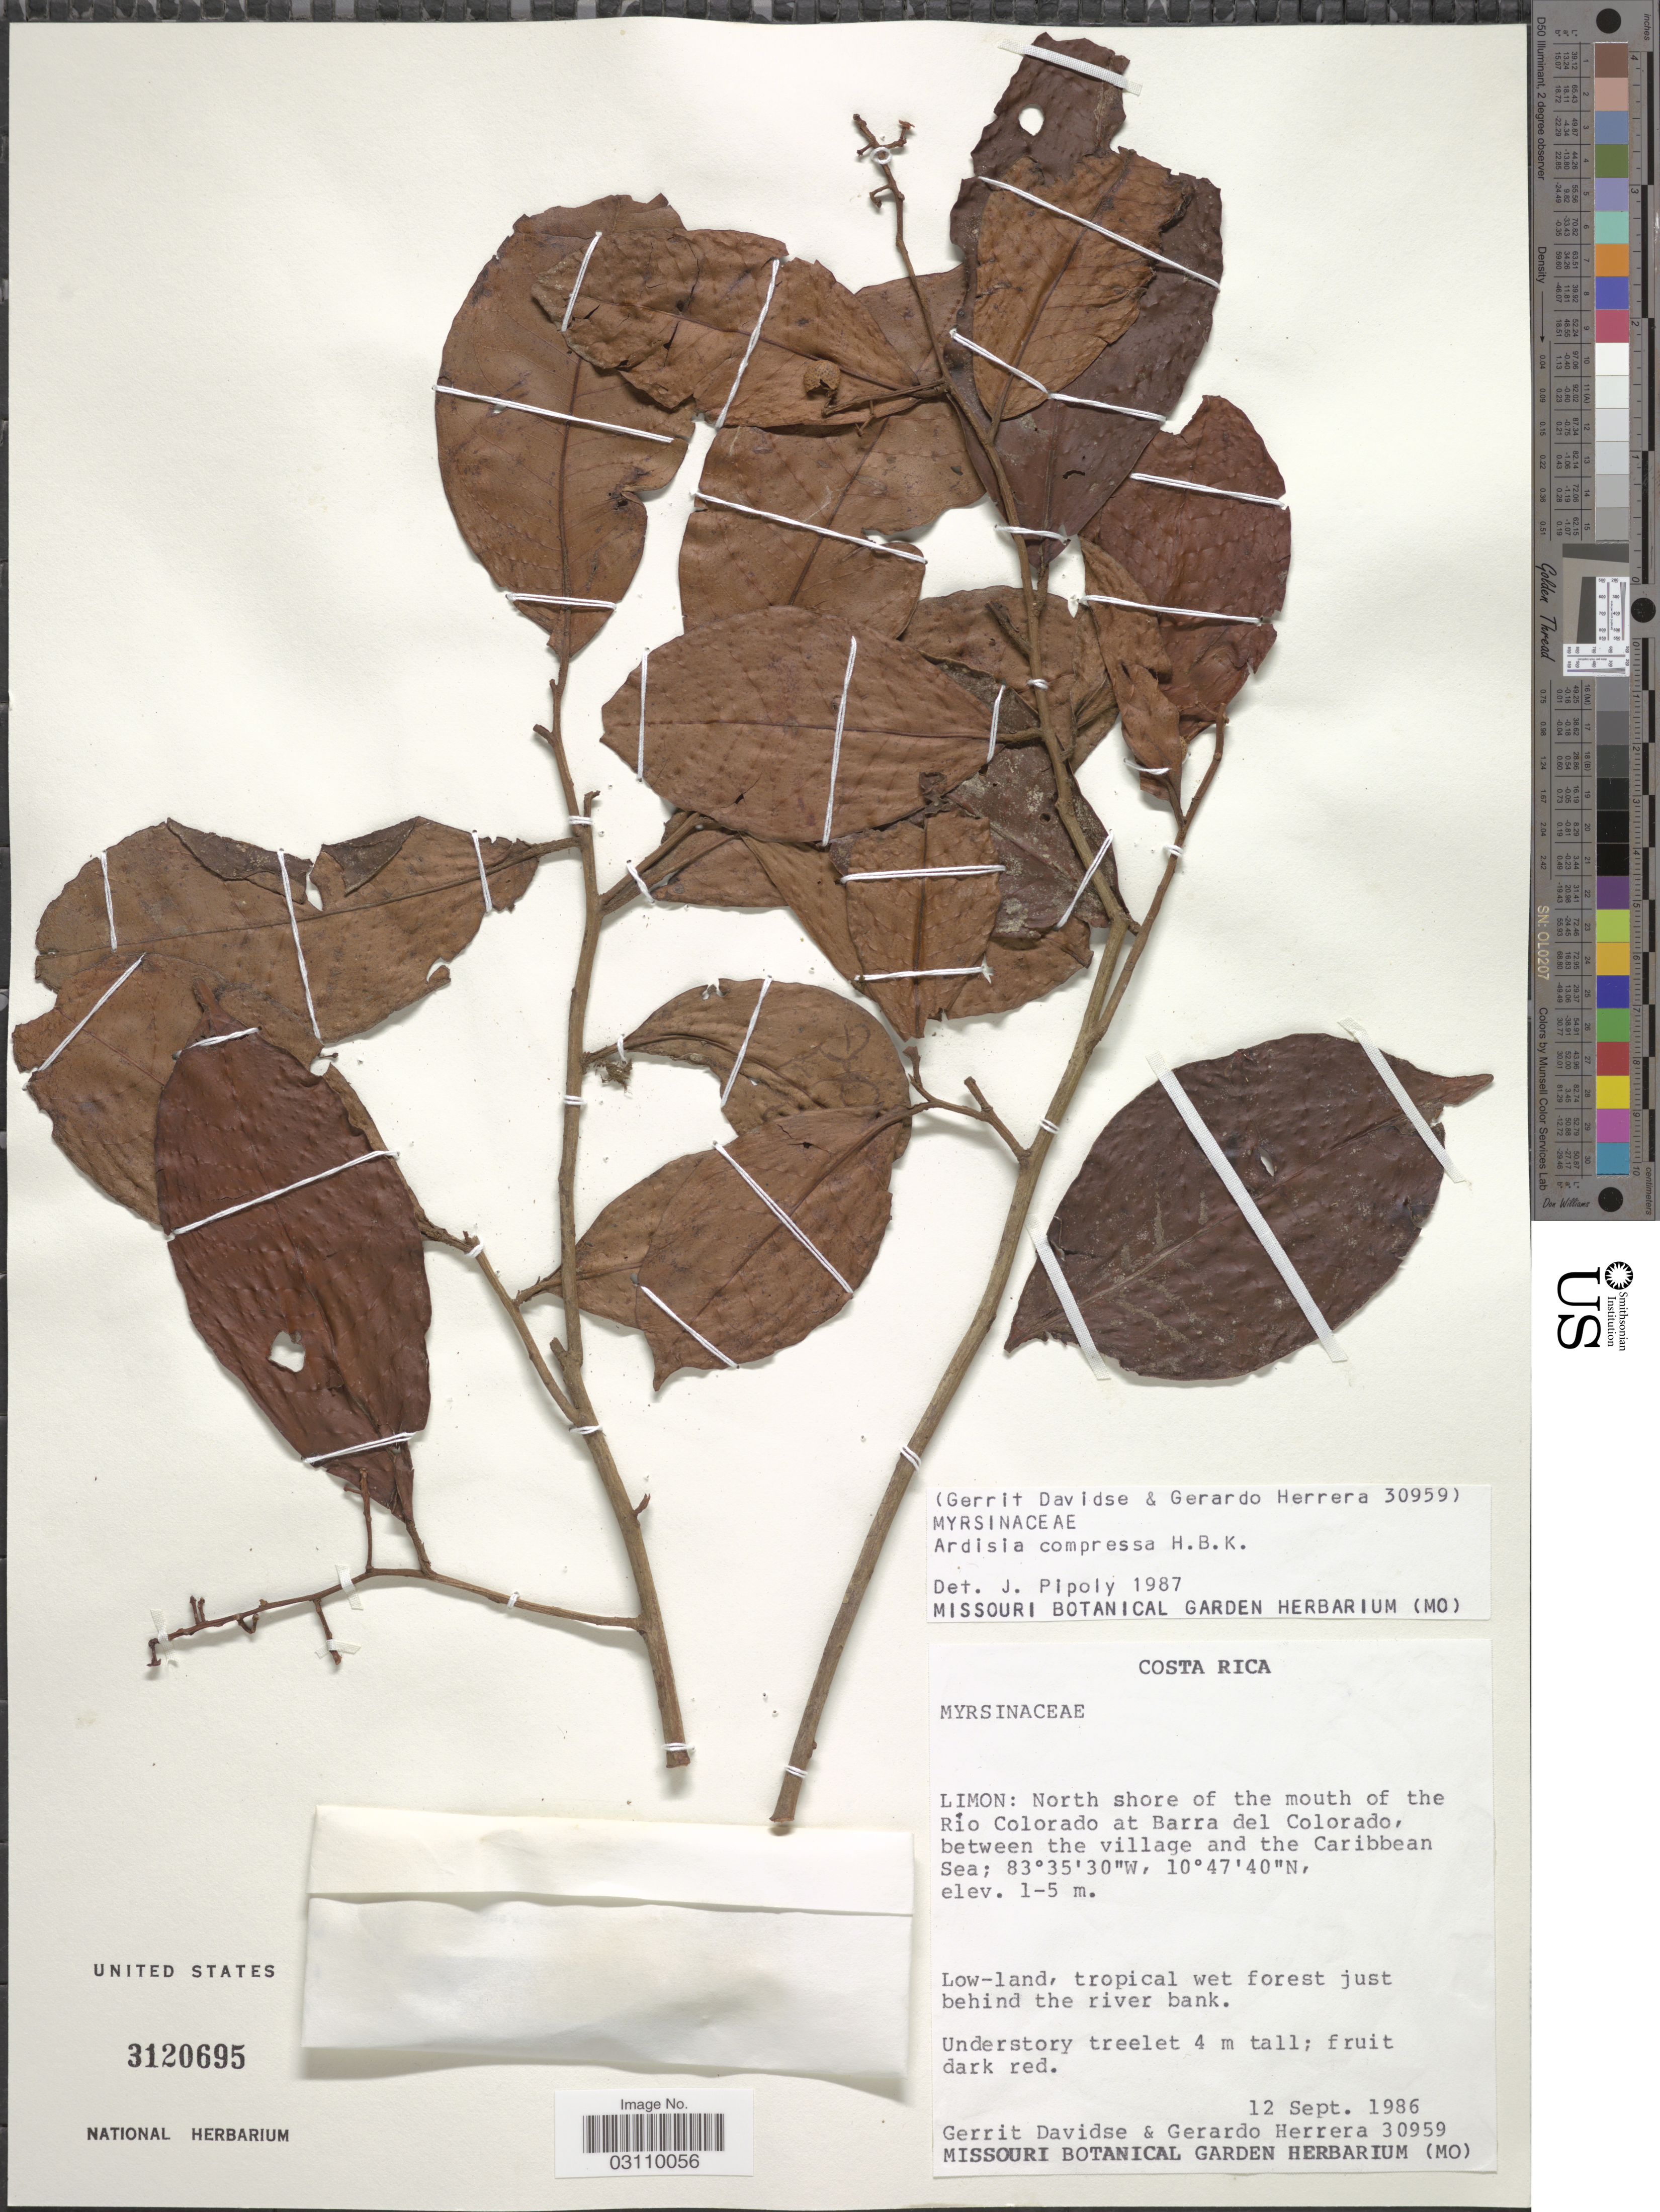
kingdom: Plantae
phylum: Tracheophyta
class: Magnoliopsida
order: Ericales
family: Primulaceae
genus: Ardisia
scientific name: Ardisia compressa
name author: Kunth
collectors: G. Davidse & G. Herrera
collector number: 30959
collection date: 1986-09-12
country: Costa Rica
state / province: Limón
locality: North shore of the mouth of the Río Colorado at Barra del Colorado, between the village and the Caribbean Sea.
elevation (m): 1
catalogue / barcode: US 3120695